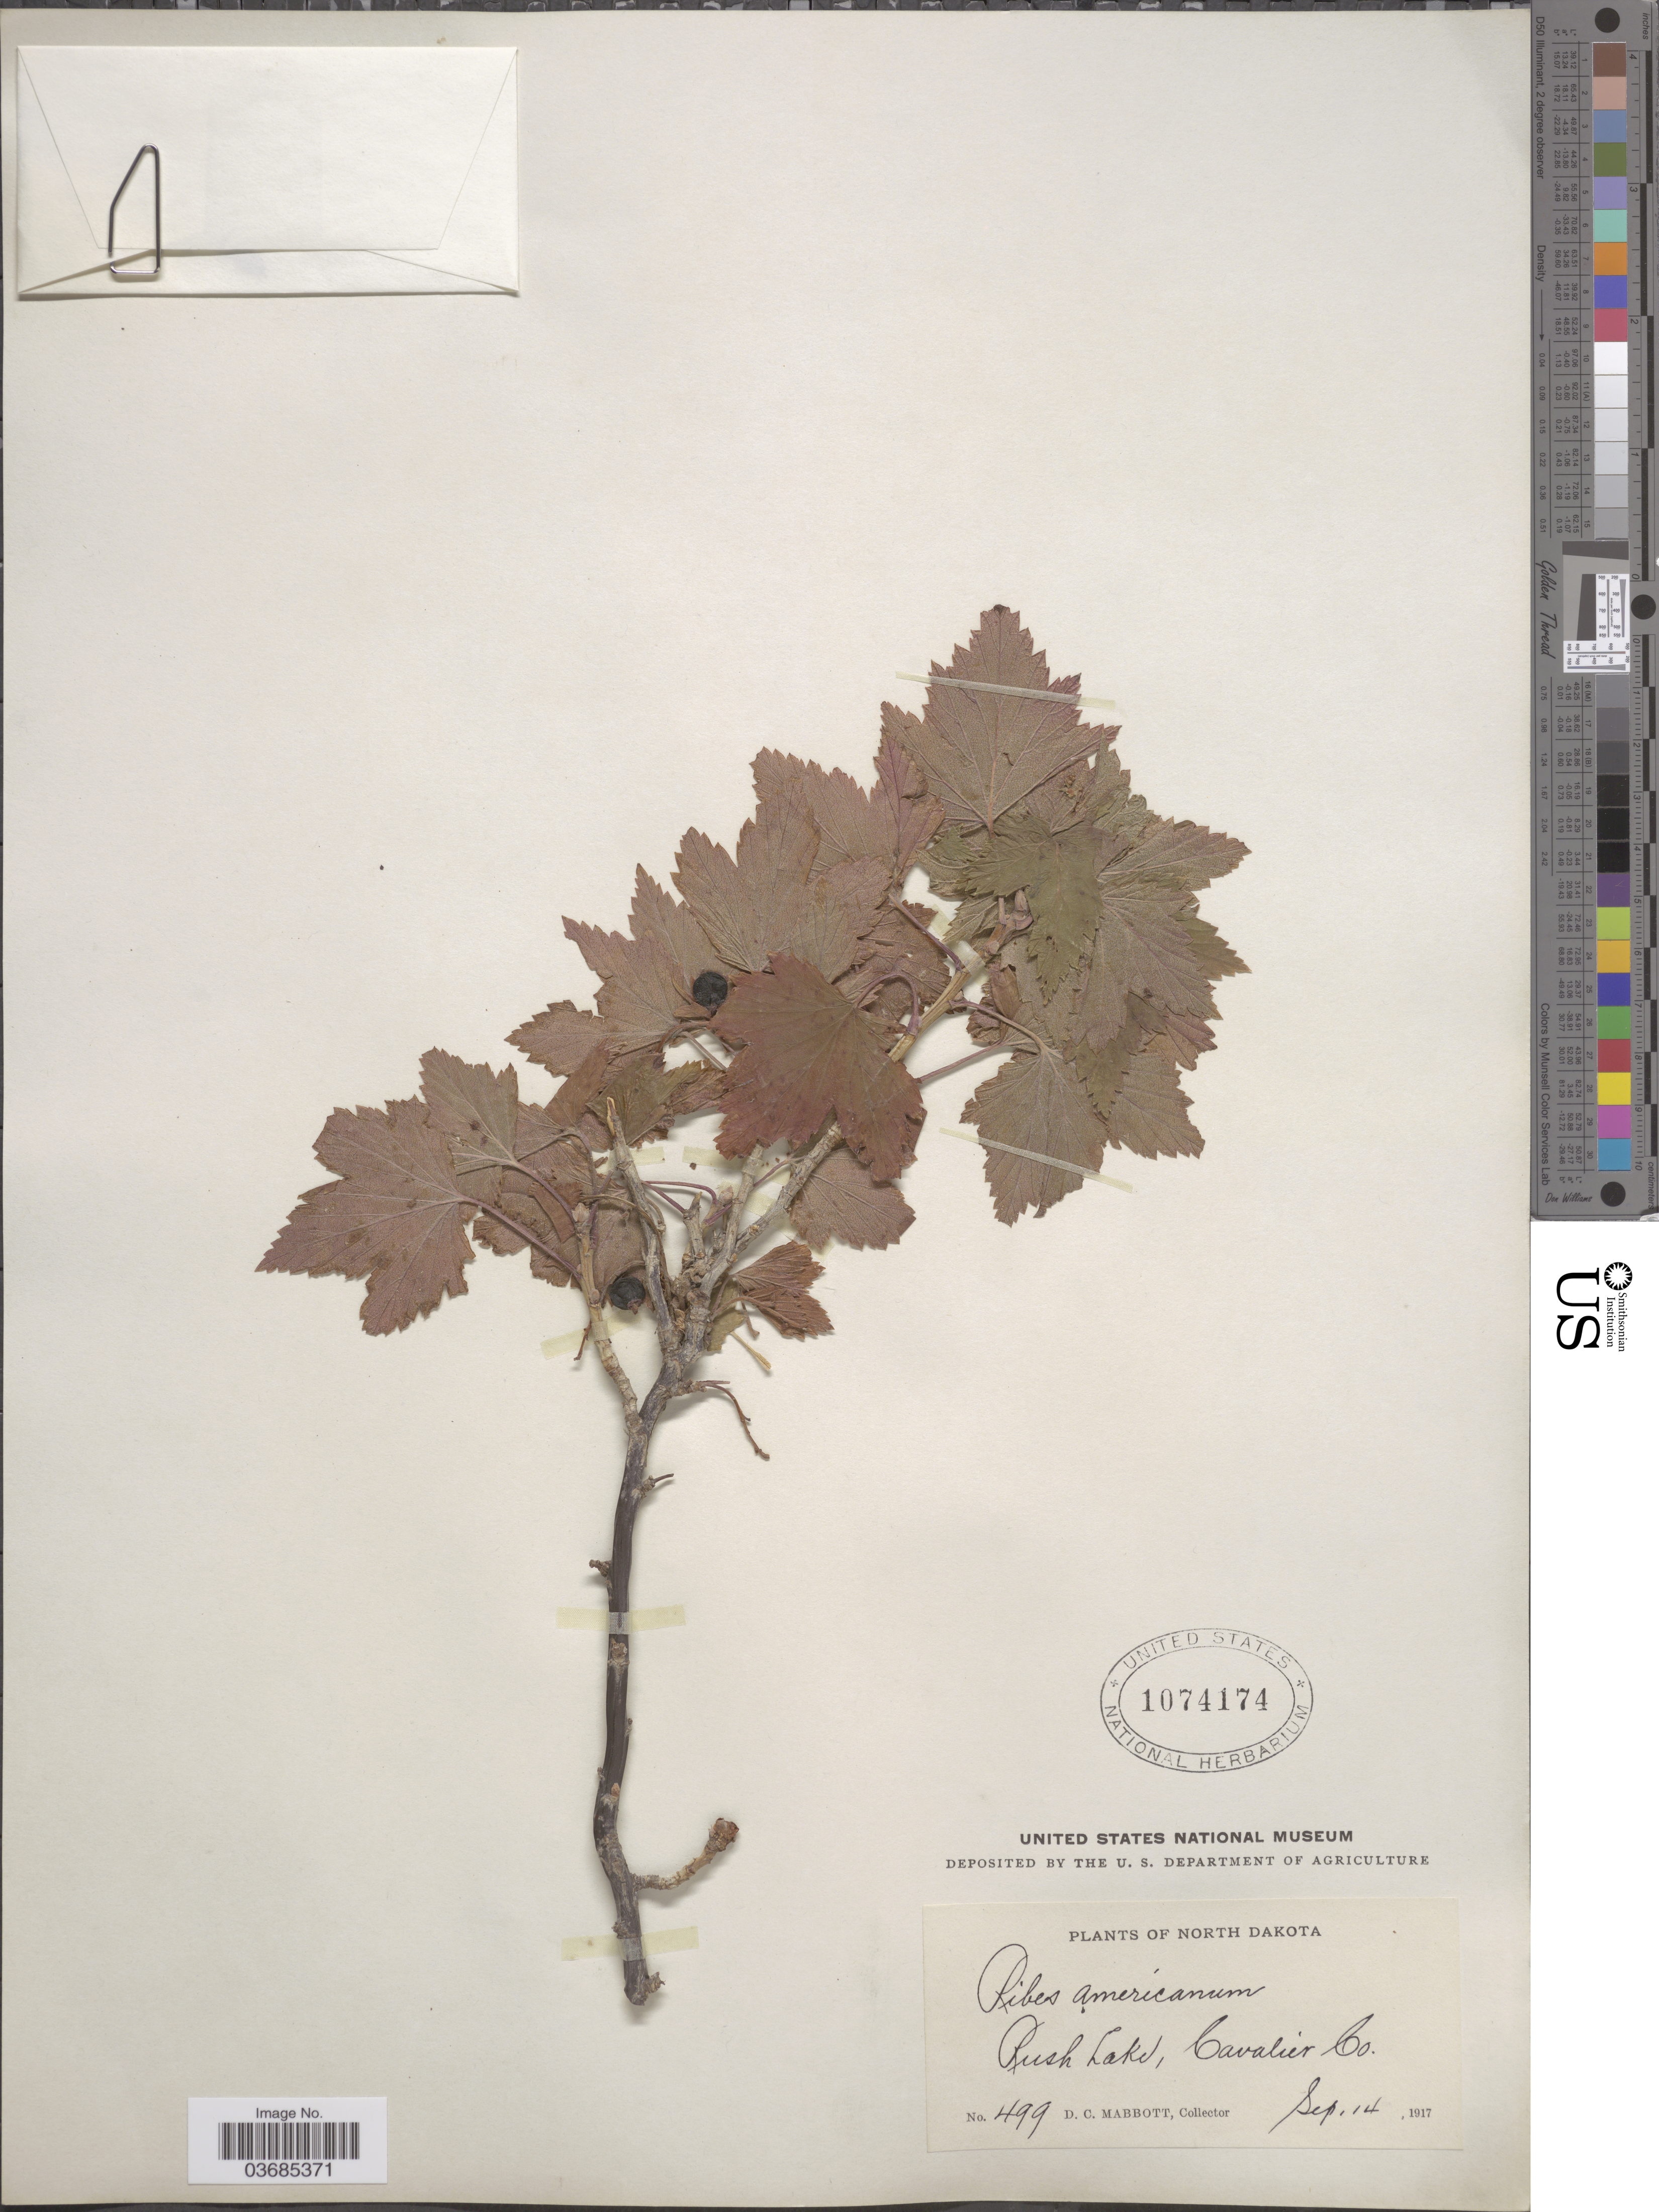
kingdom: Plantae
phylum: Tracheophyta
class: Magnoliopsida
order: Saxifragales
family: Grossulariaceae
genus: Ribes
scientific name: Ribes americanum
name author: Mill.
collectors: D. Mabbott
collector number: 499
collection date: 1917-09-14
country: United States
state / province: North Dakota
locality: Rush Lake, Cavalier Co.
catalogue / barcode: US 1074174